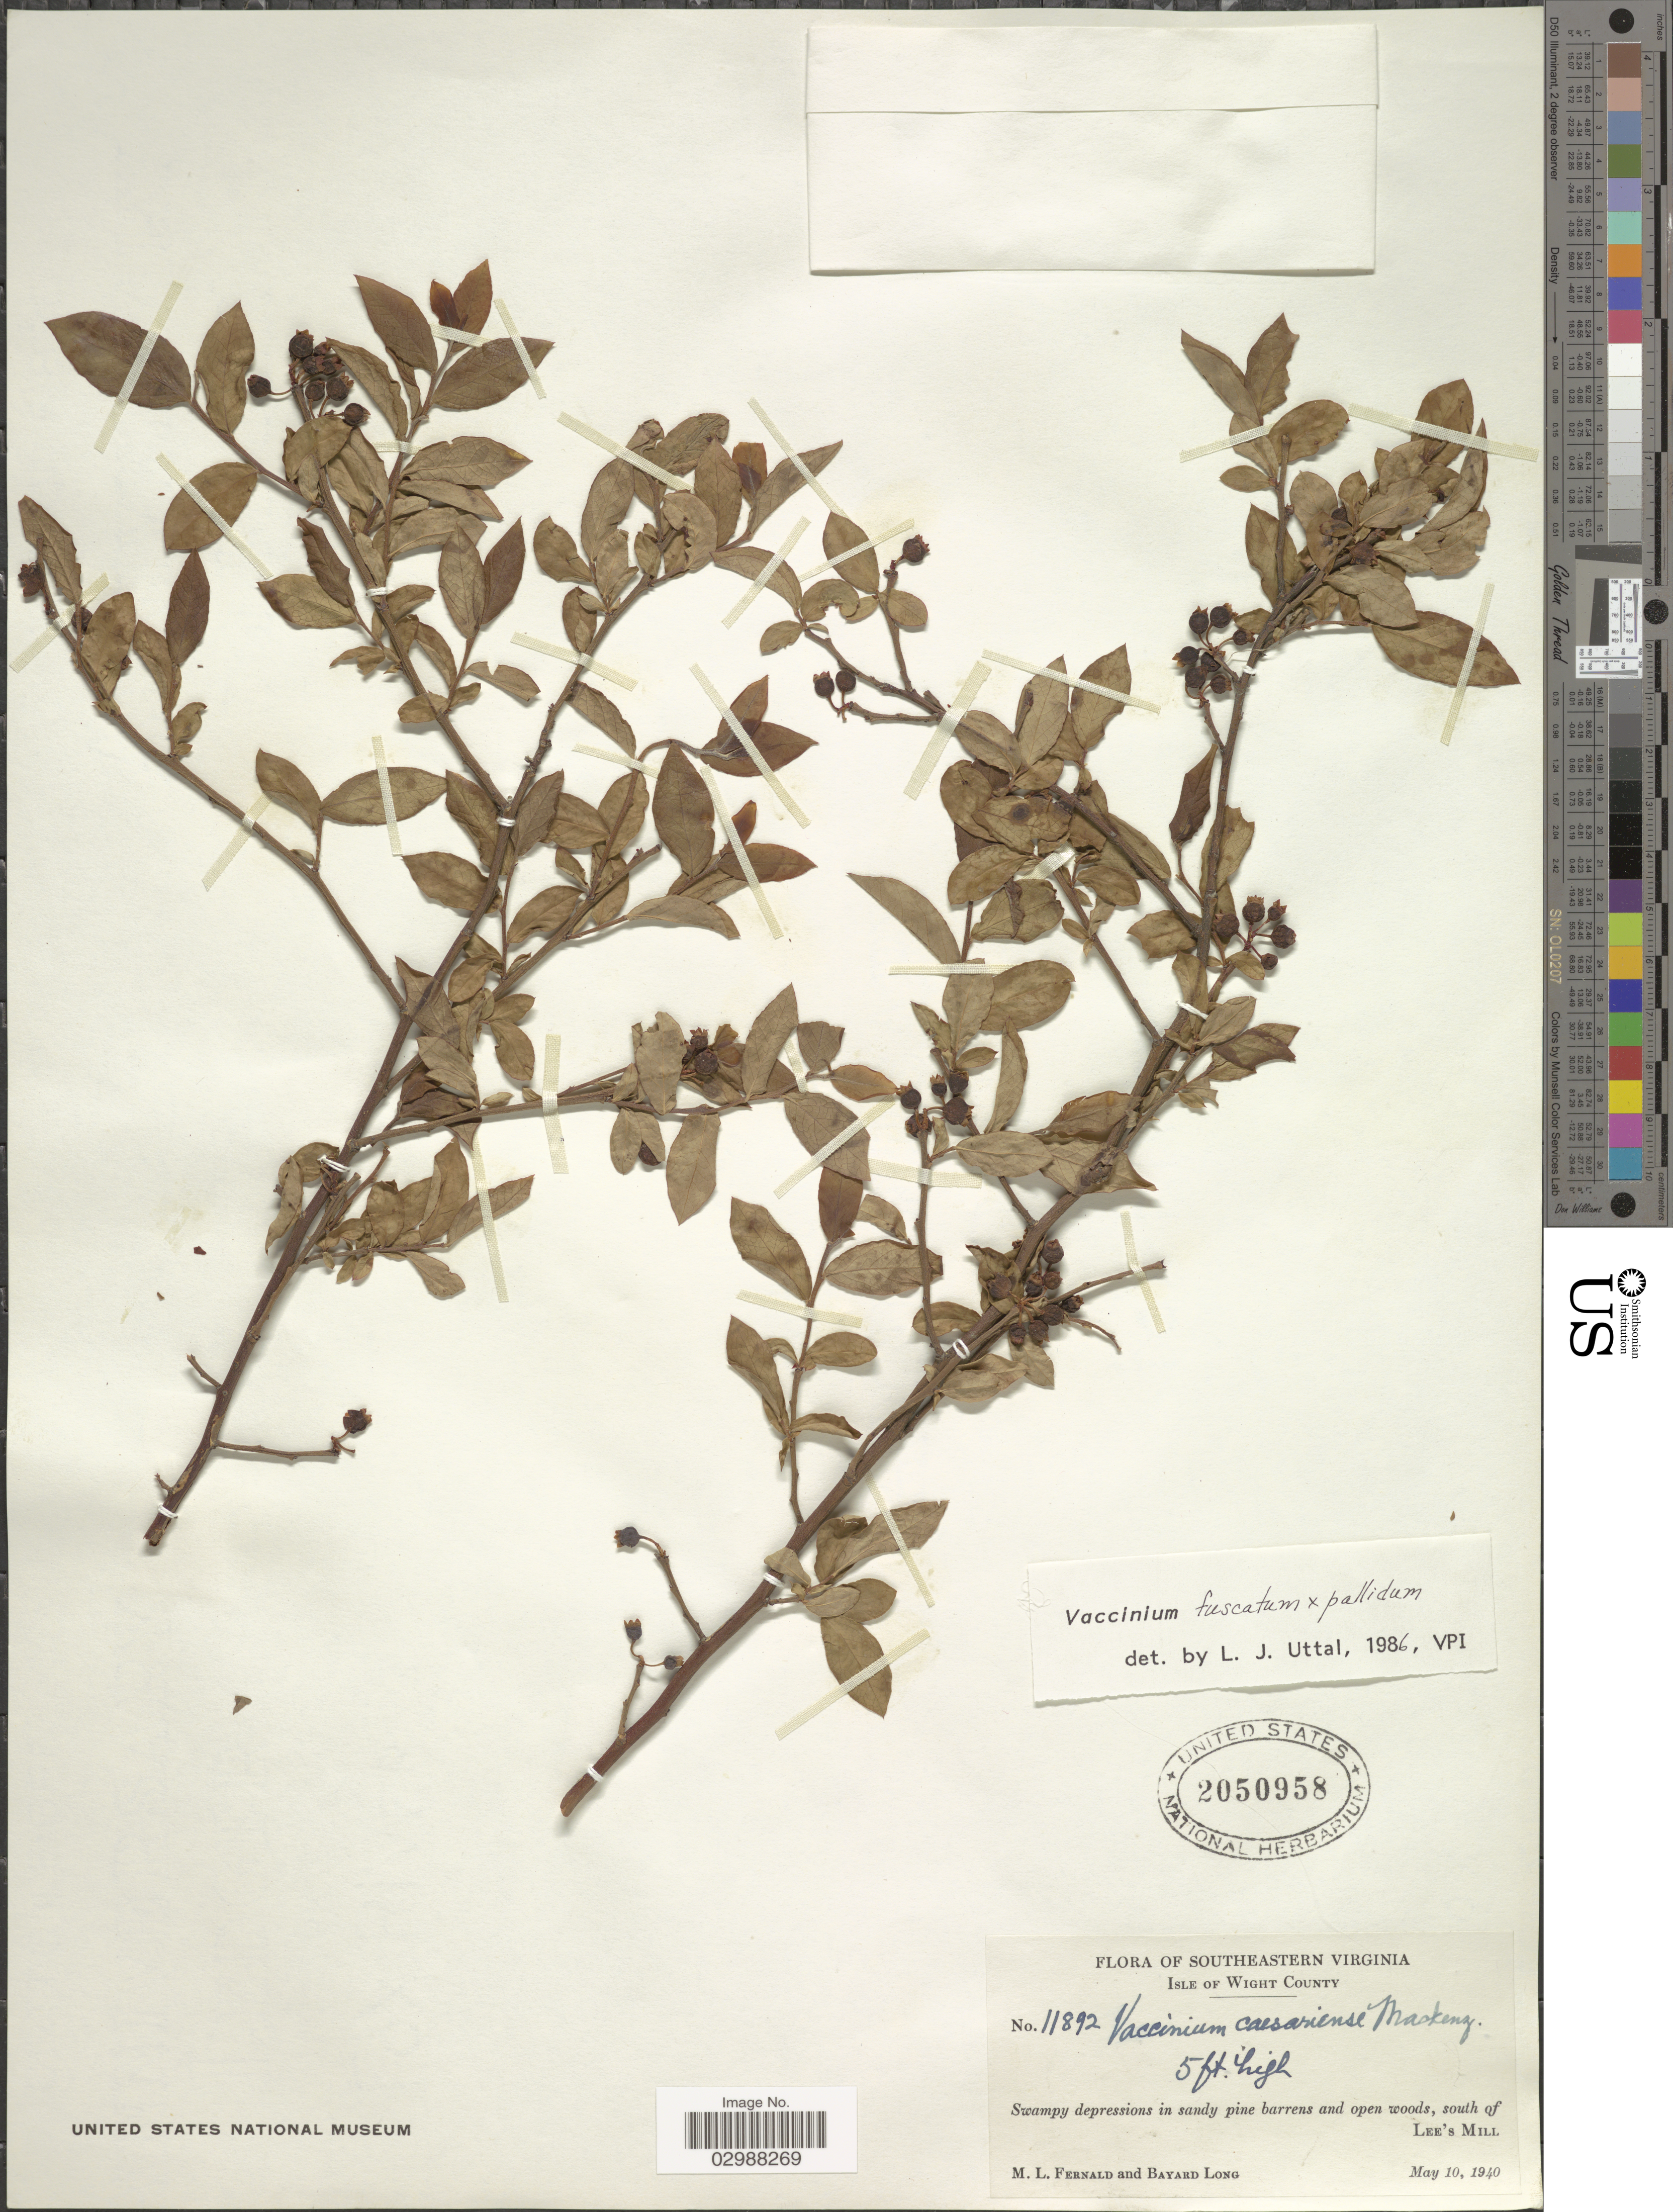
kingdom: Plantae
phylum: Tracheophyta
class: Magnoliopsida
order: Ericales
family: Ericaceae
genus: Vaccinium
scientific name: Vaccinium fuscatum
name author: Aiton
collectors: M. L. Fernald & B. Long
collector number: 11892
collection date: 1940-05-10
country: United States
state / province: Virginia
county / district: Isle of Wight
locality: Southeastern Virginia. Isle of Wight County. Swampy depressions in sandy pine barrens and open woods, south of Lee's Mill.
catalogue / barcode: US 2050958